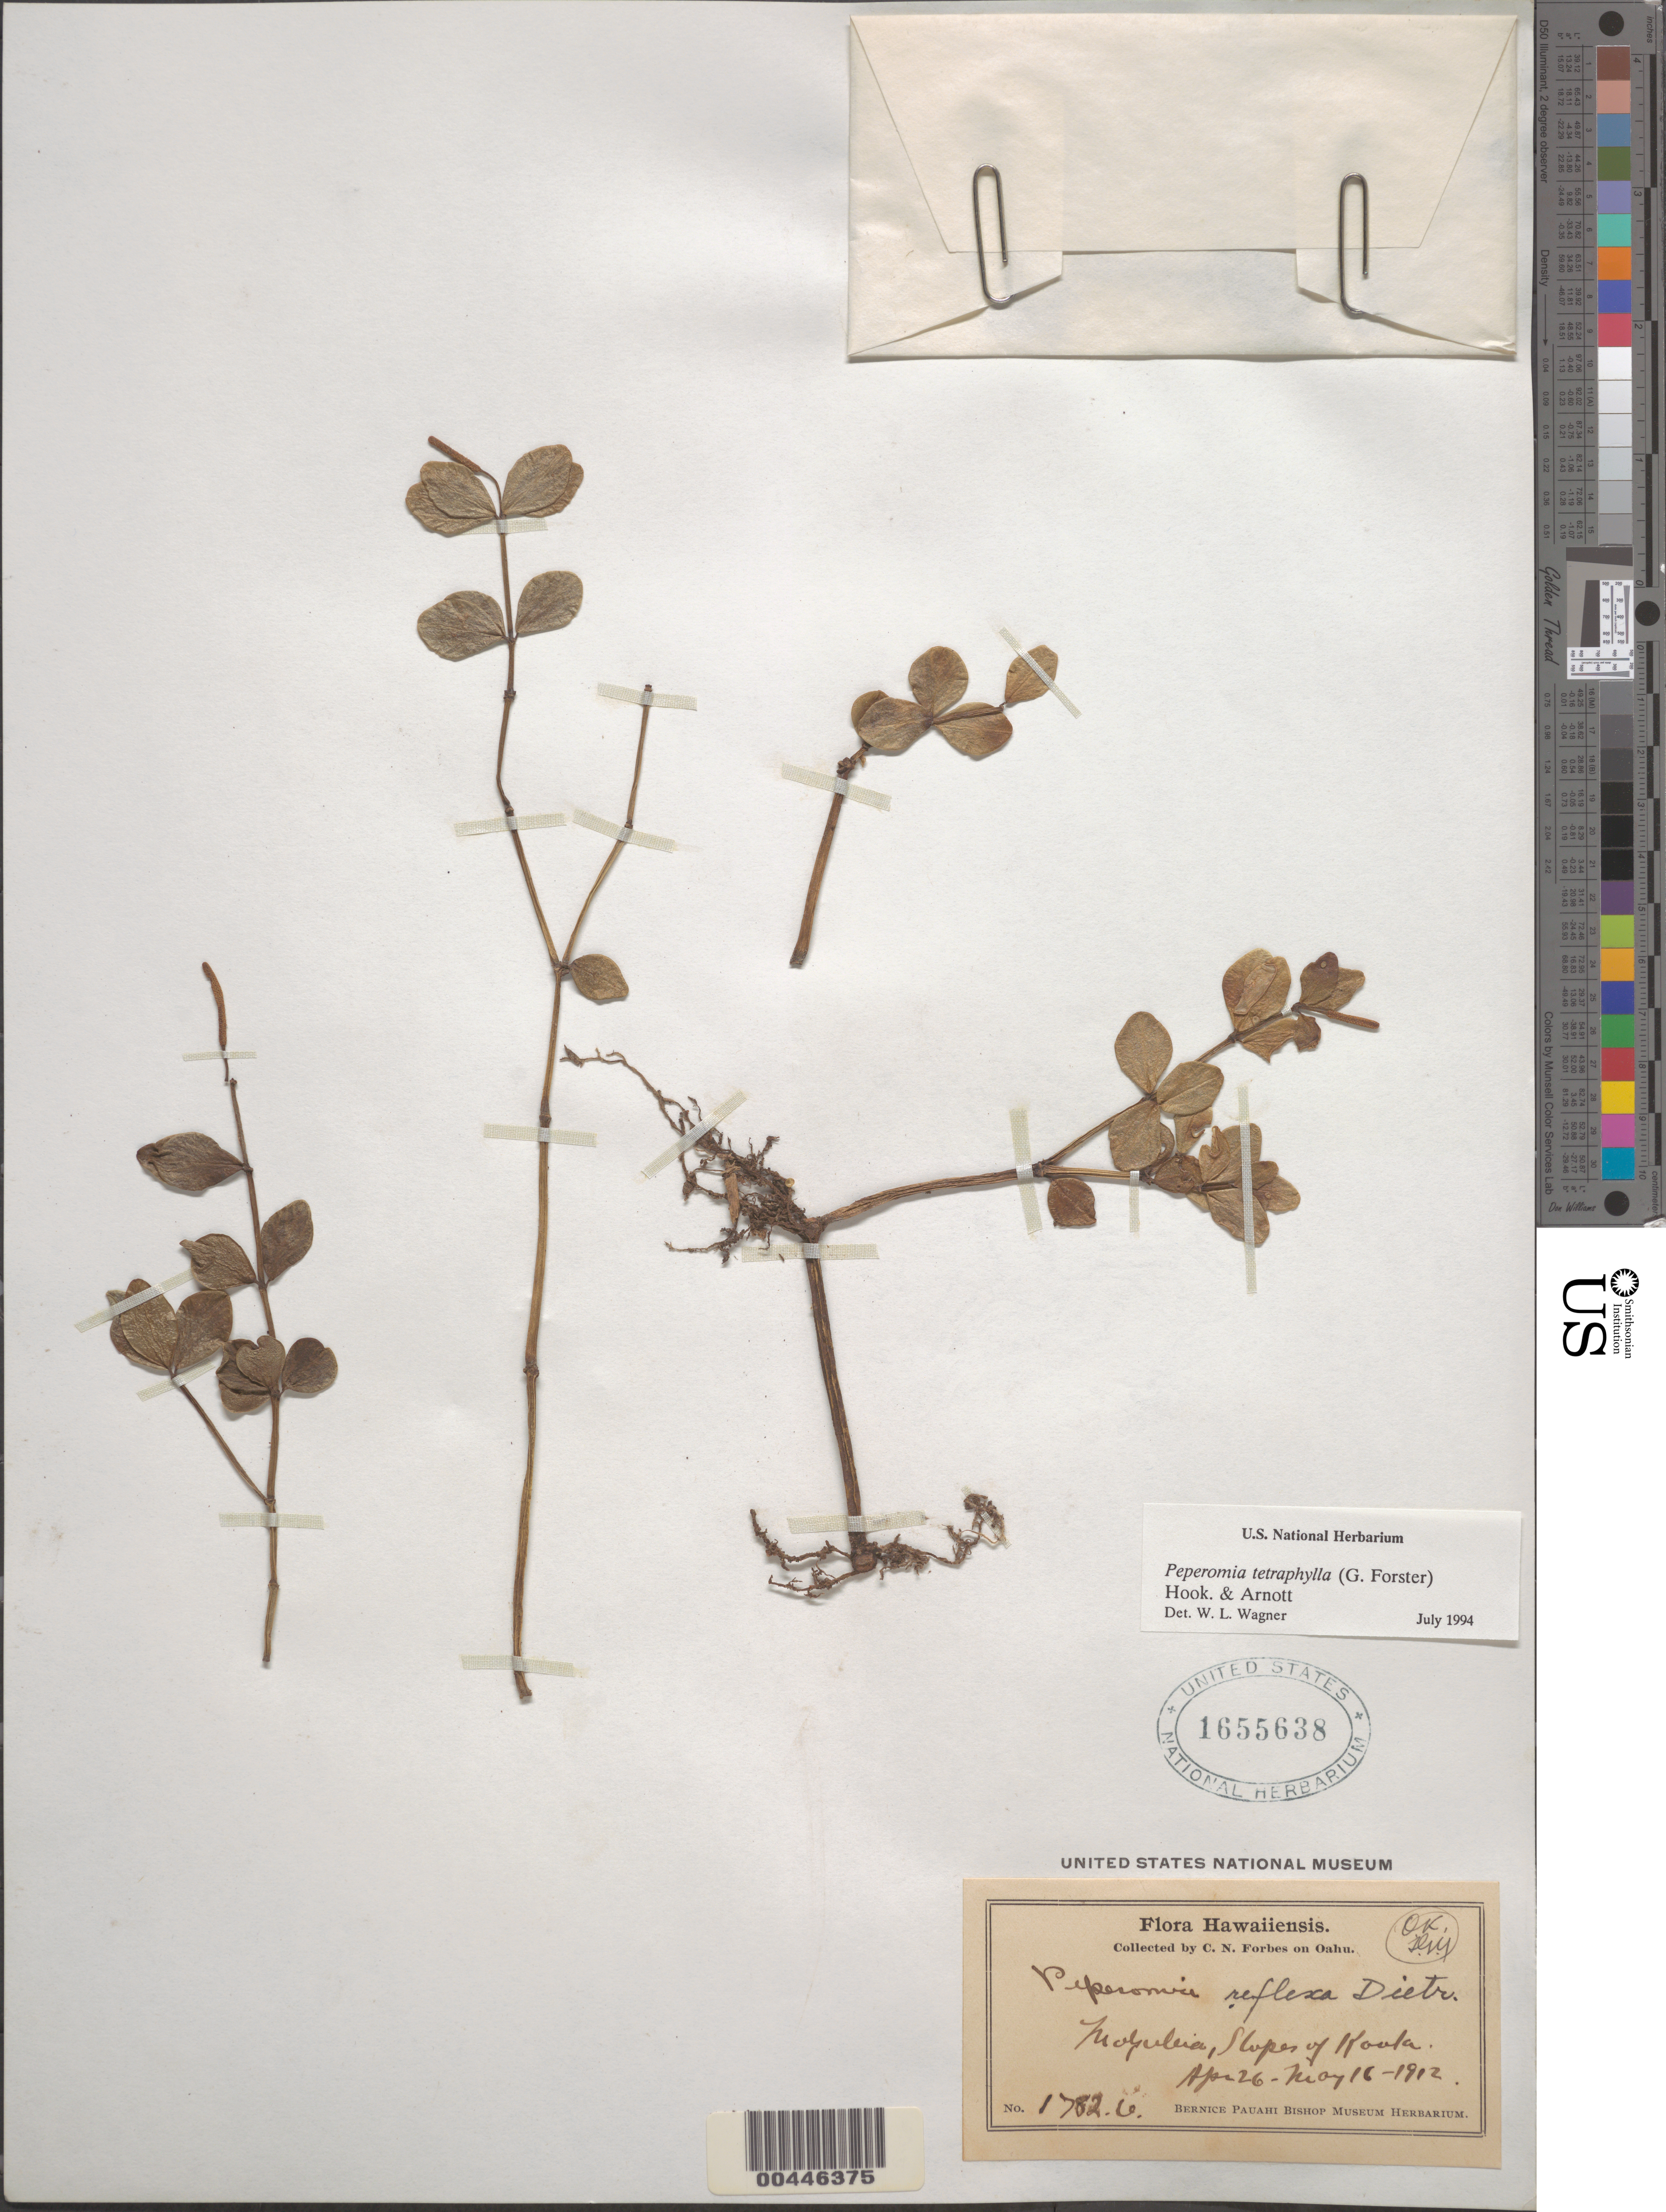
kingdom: Plantae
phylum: Tracheophyta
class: Magnoliopsida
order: Piperales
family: Piperaceae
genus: Peperomia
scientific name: Peperomia trichopus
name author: Trel. in J.F. Macbr.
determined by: Wagner, W. L., (BOT), Smithsonian Institution - National Museum of Natural History (UNITED STATES)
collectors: C. N. Forbes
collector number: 1782.O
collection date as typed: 26 Apr 1912 to 16 May 1912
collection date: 1912-04-26/1912-05-16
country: United States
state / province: Hawaii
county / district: Honolulu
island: Oahu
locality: Mokuleia, slopes of Kaala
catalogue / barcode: US 1655638